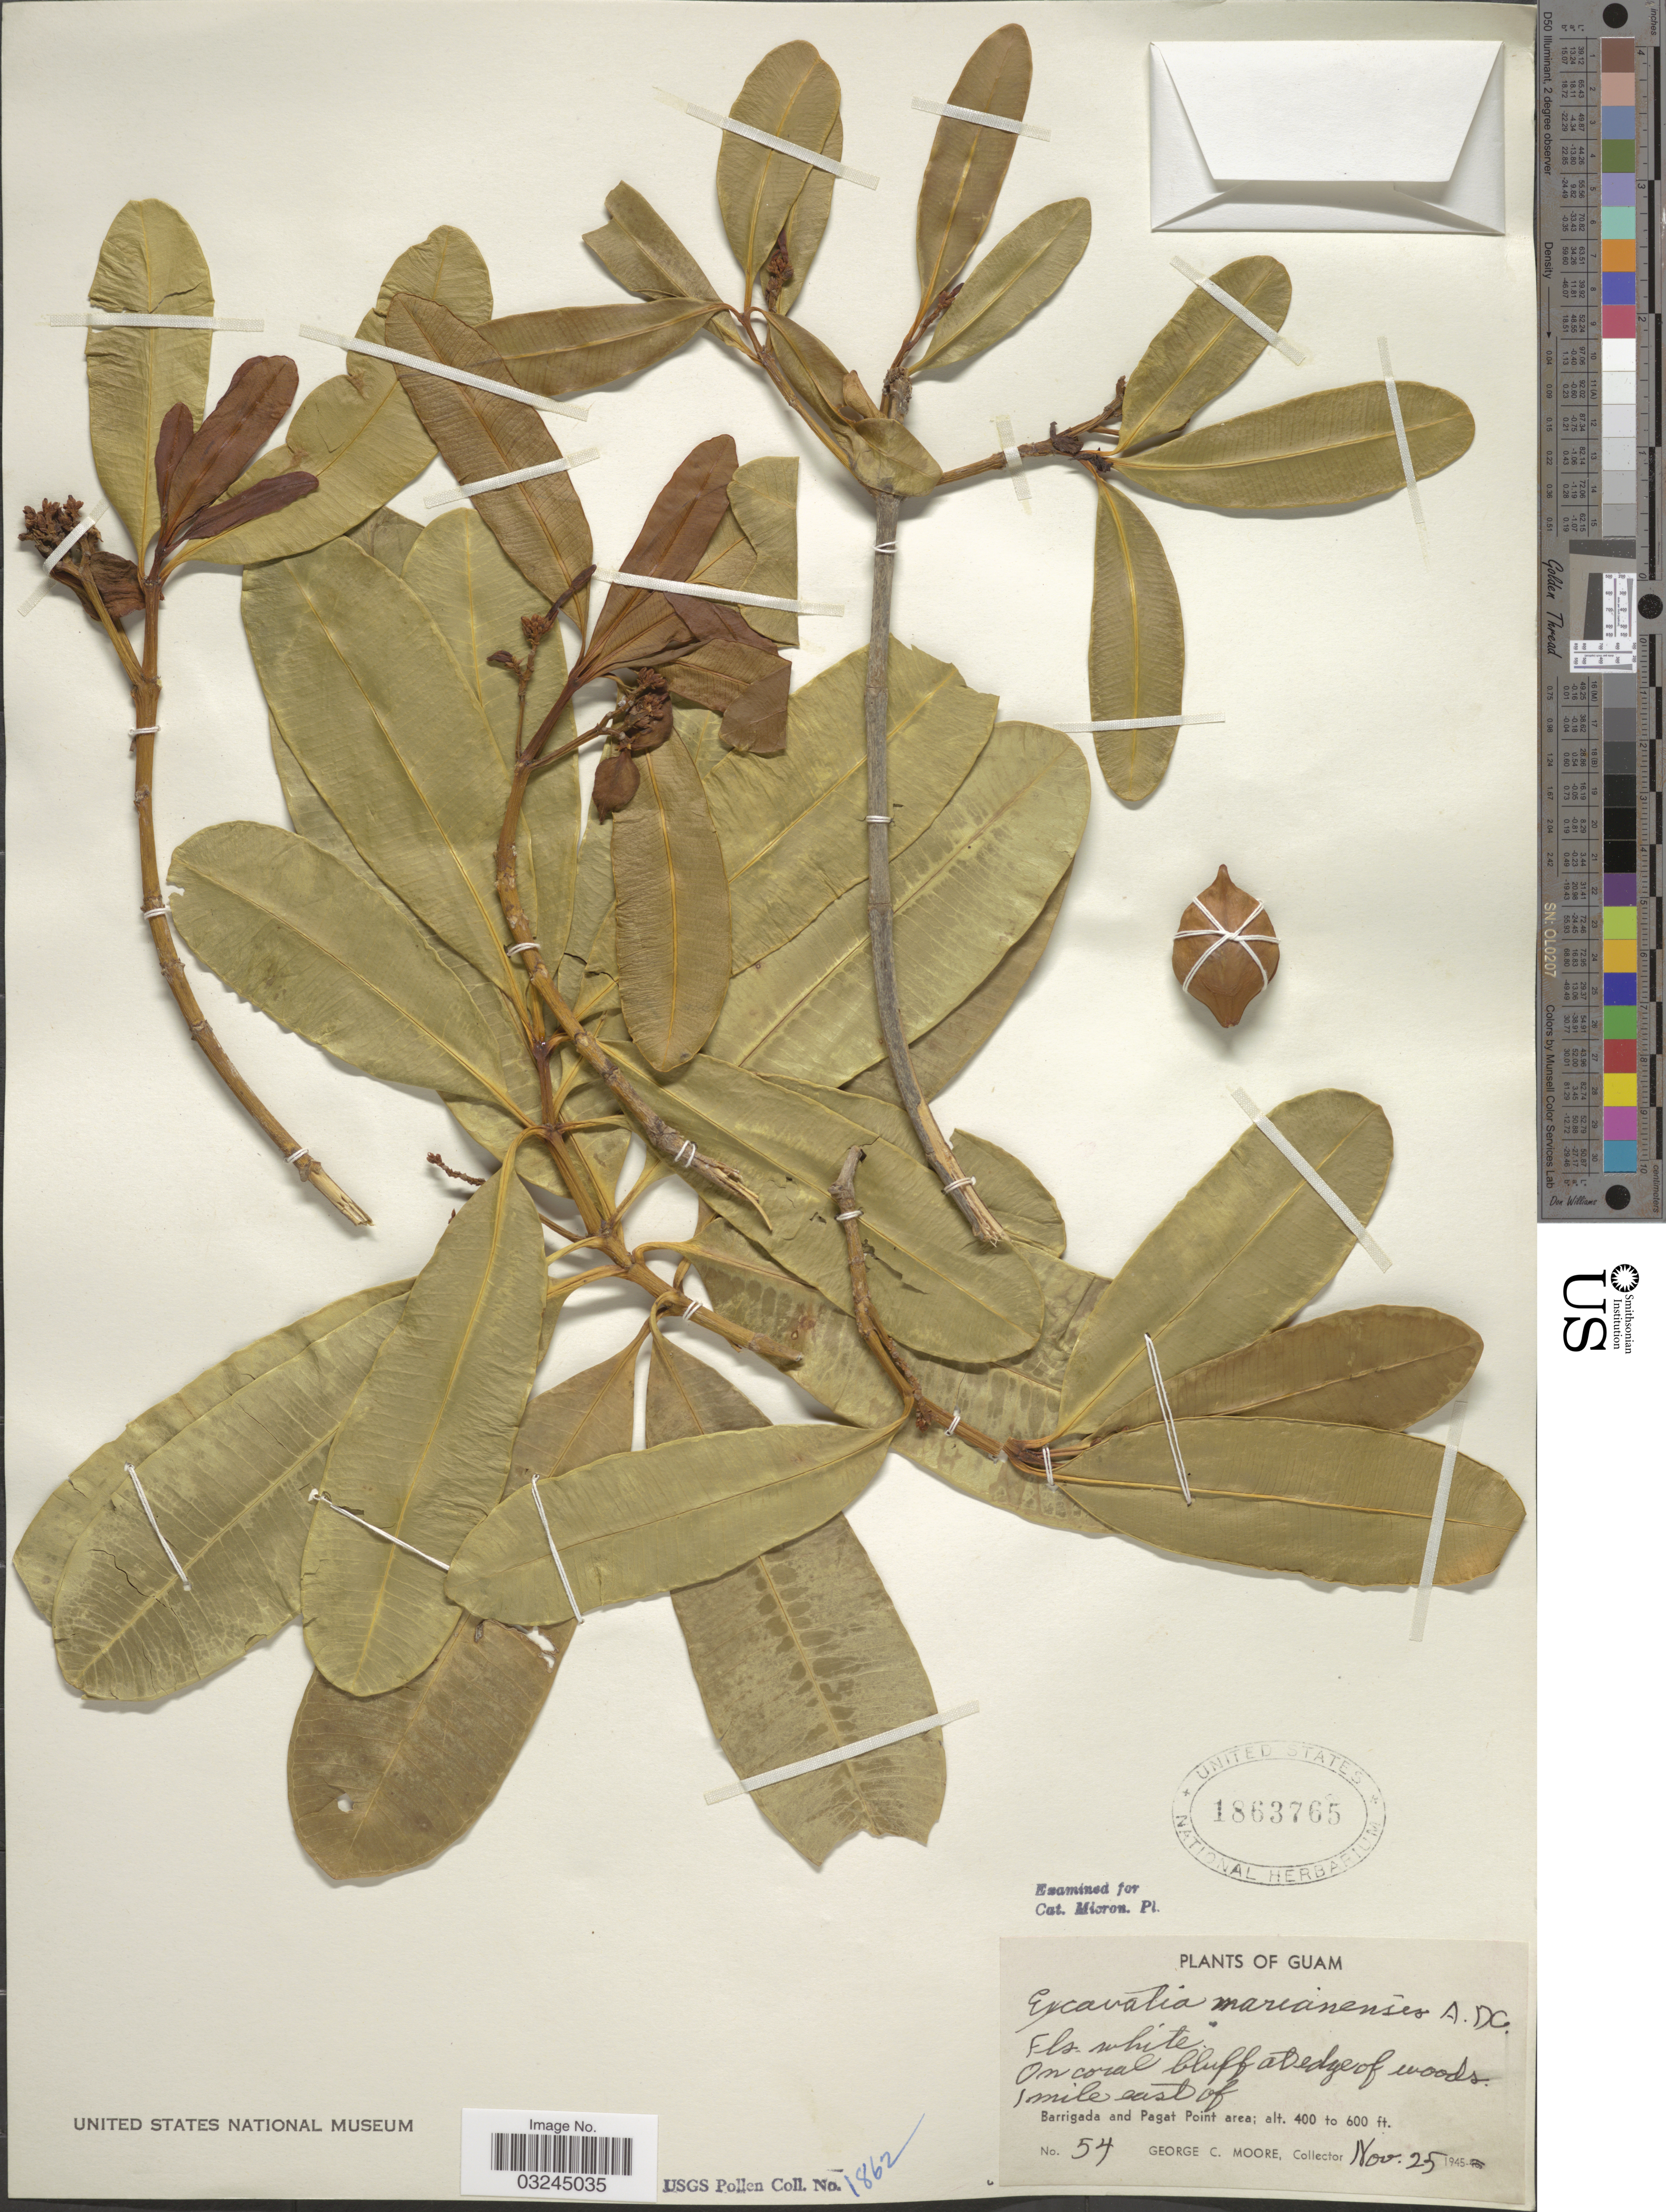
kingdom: Plantae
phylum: Tracheophyta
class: Magnoliopsida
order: Gentianales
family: Apocynaceae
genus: Ochrosia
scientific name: Ochrosia mariannensis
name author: A. DC.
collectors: G. C. Moore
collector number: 54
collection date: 1945-11-25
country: Guam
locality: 1 mile east of Barrigada and Pagat Point area.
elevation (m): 122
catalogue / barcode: US 1863765